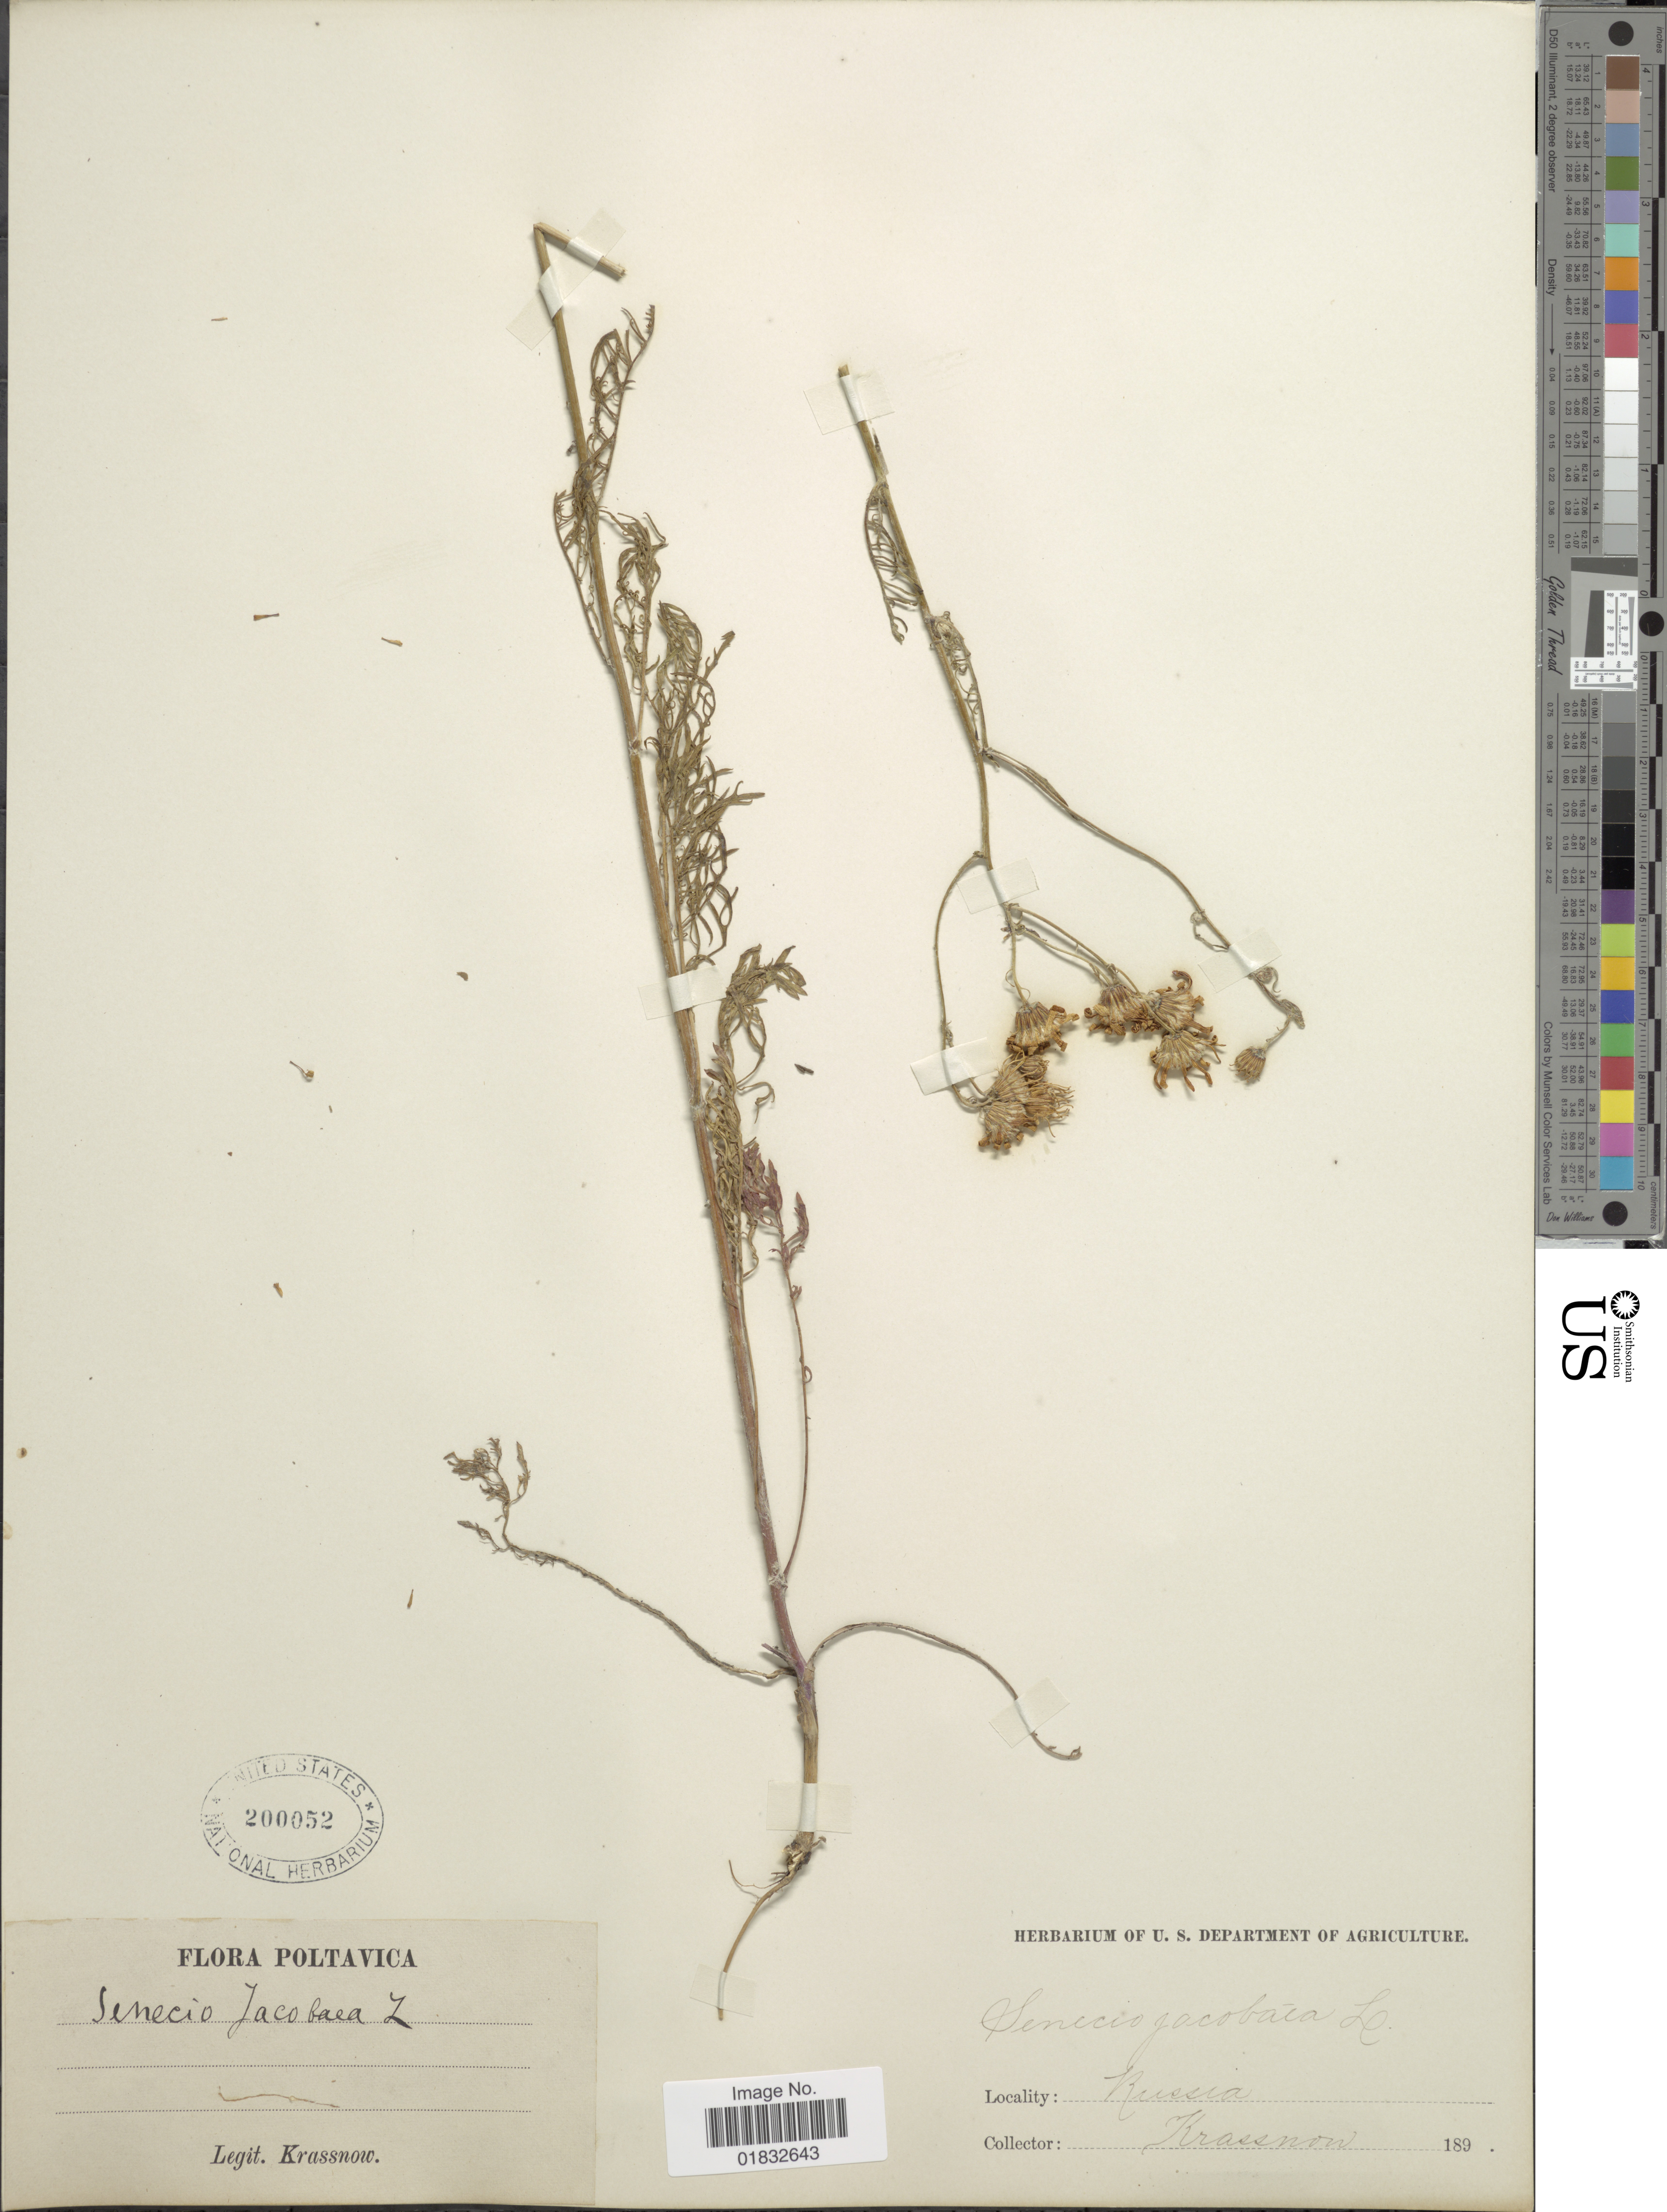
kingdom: Plantae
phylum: Tracheophyta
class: Magnoliopsida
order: Asterales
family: Asteraceae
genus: Jacobaea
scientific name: Jacobaea vulgaris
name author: Gaertn.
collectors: -. Krassnow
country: Ukraine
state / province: Poltava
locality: Poltavica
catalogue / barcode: US 200052